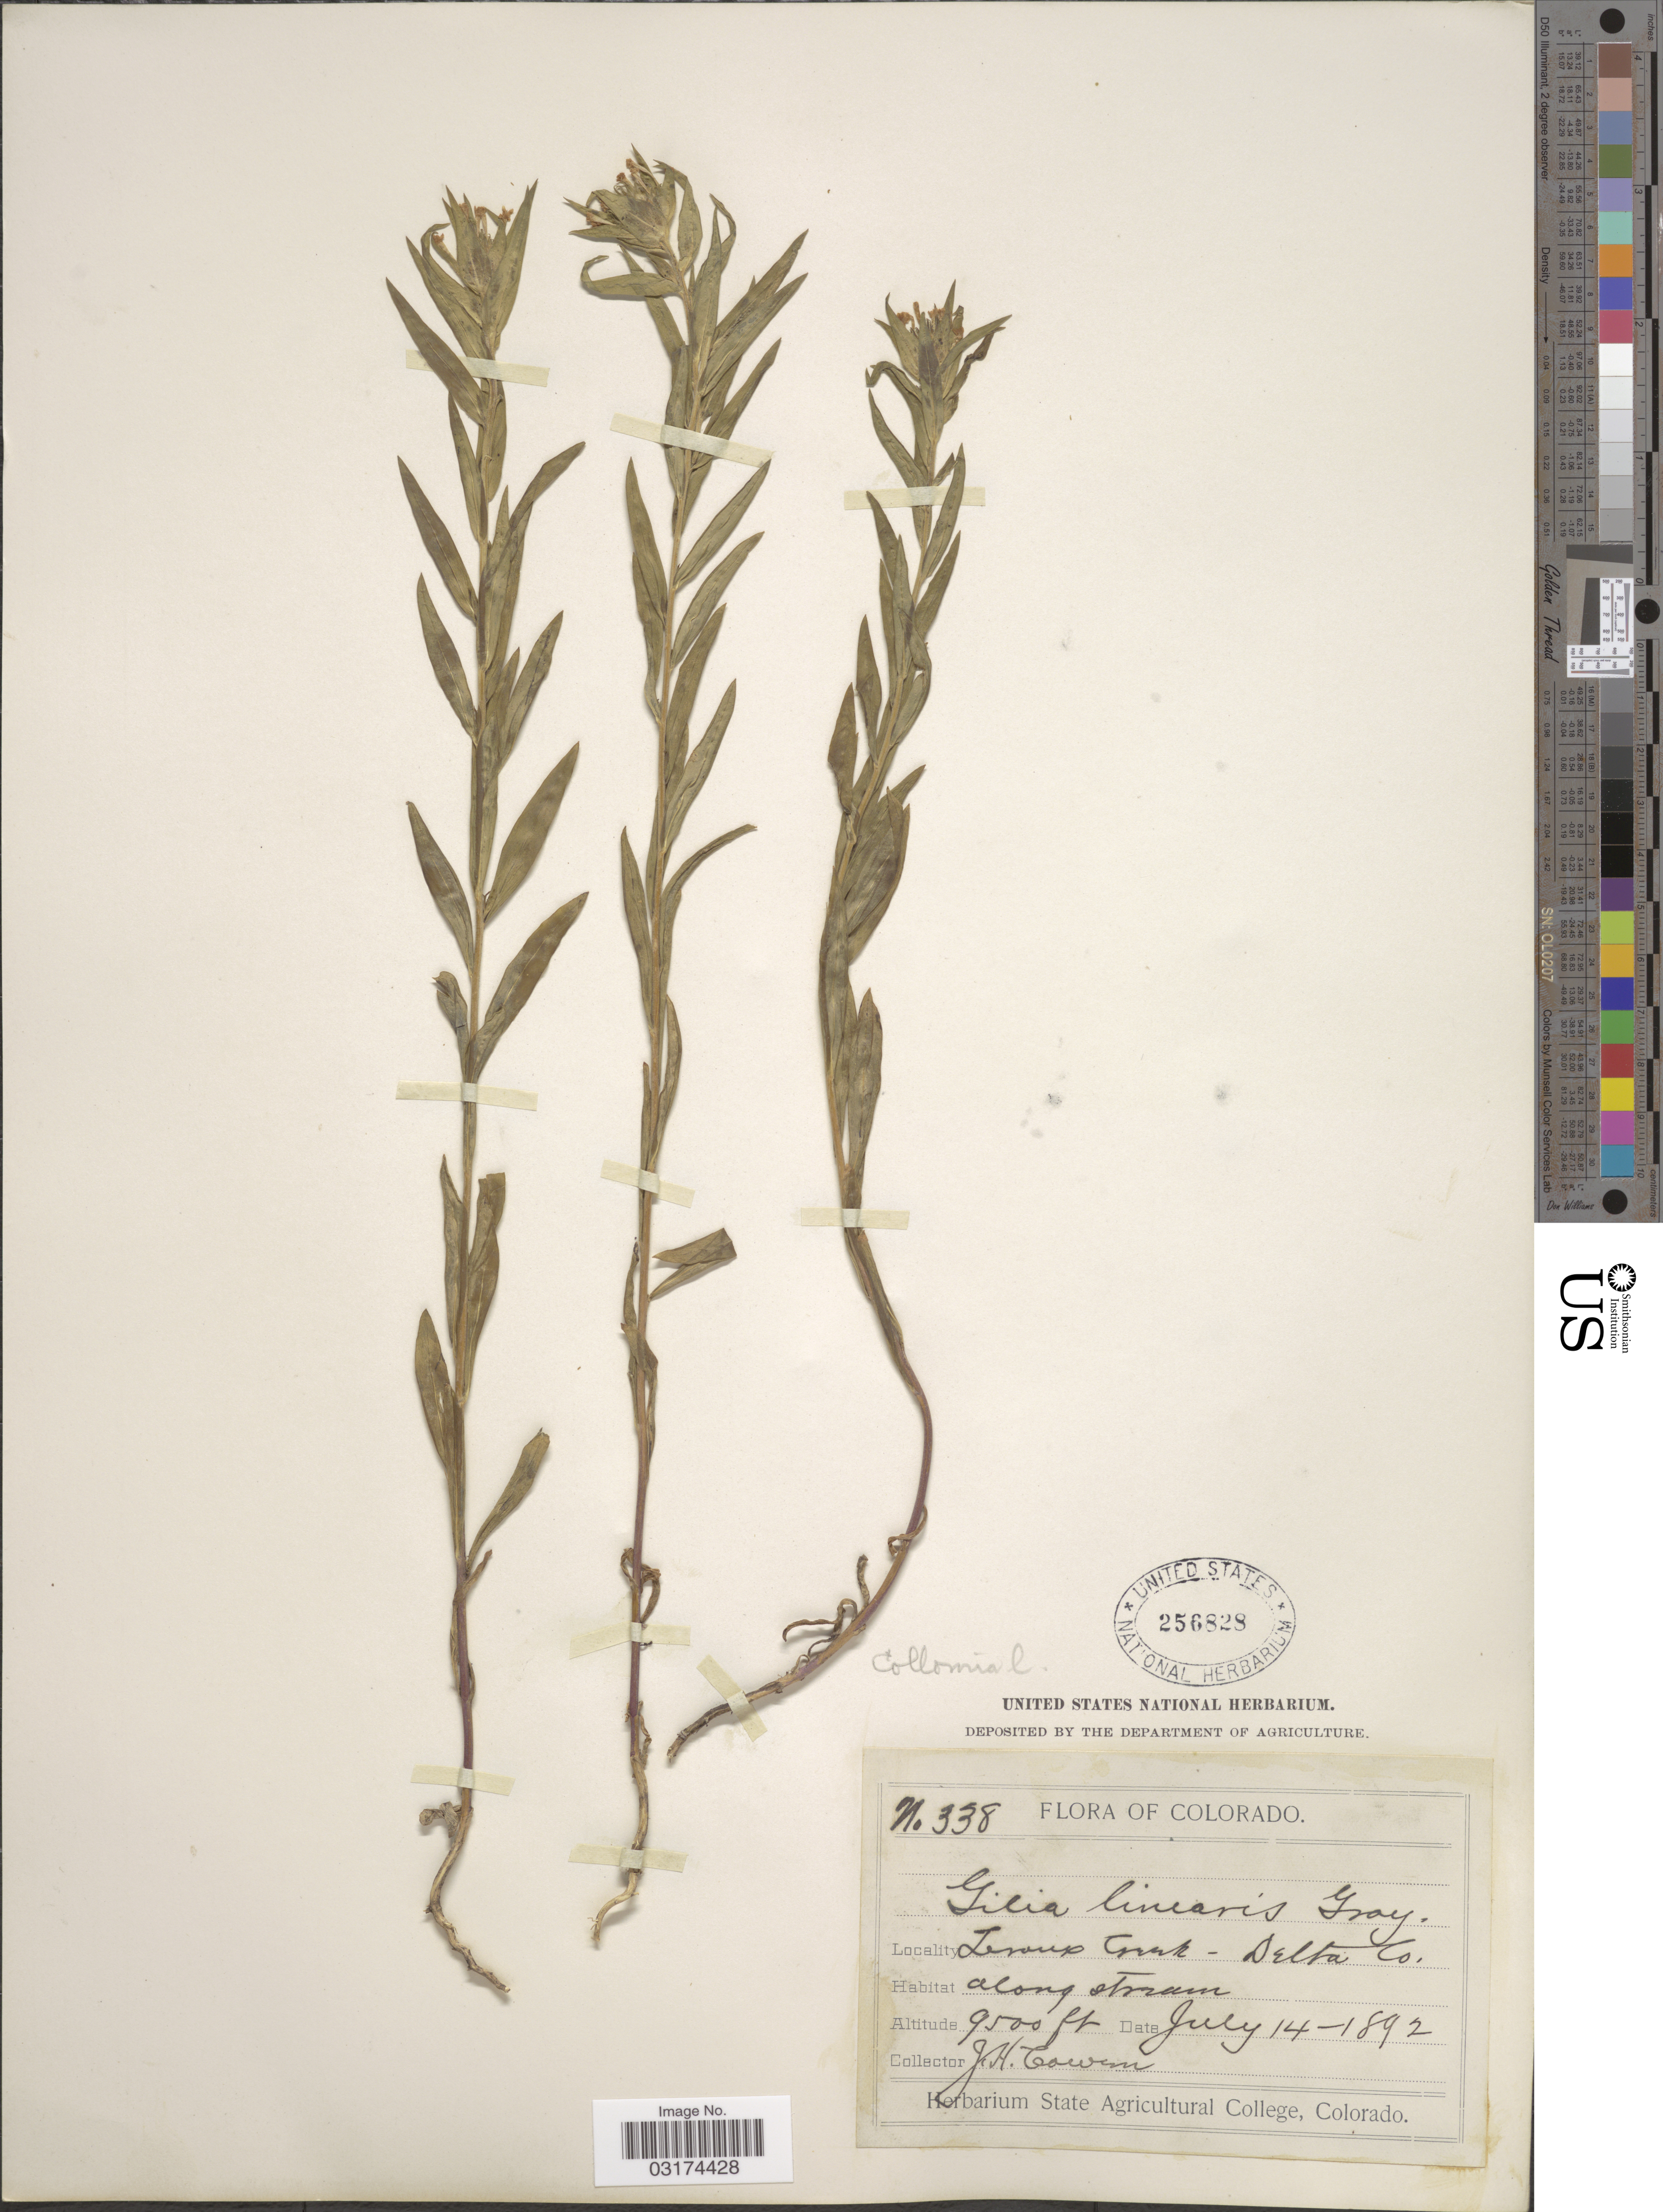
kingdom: Plantae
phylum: Tracheophyta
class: Magnoliopsida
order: Ericales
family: Polemoniaceae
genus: Collomia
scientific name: Collomia linearis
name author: Nutt.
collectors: J. H. Cowen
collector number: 338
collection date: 1892-07-14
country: United States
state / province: Colorado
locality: Leroux Creek - Delta Co.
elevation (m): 2896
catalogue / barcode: US 256828